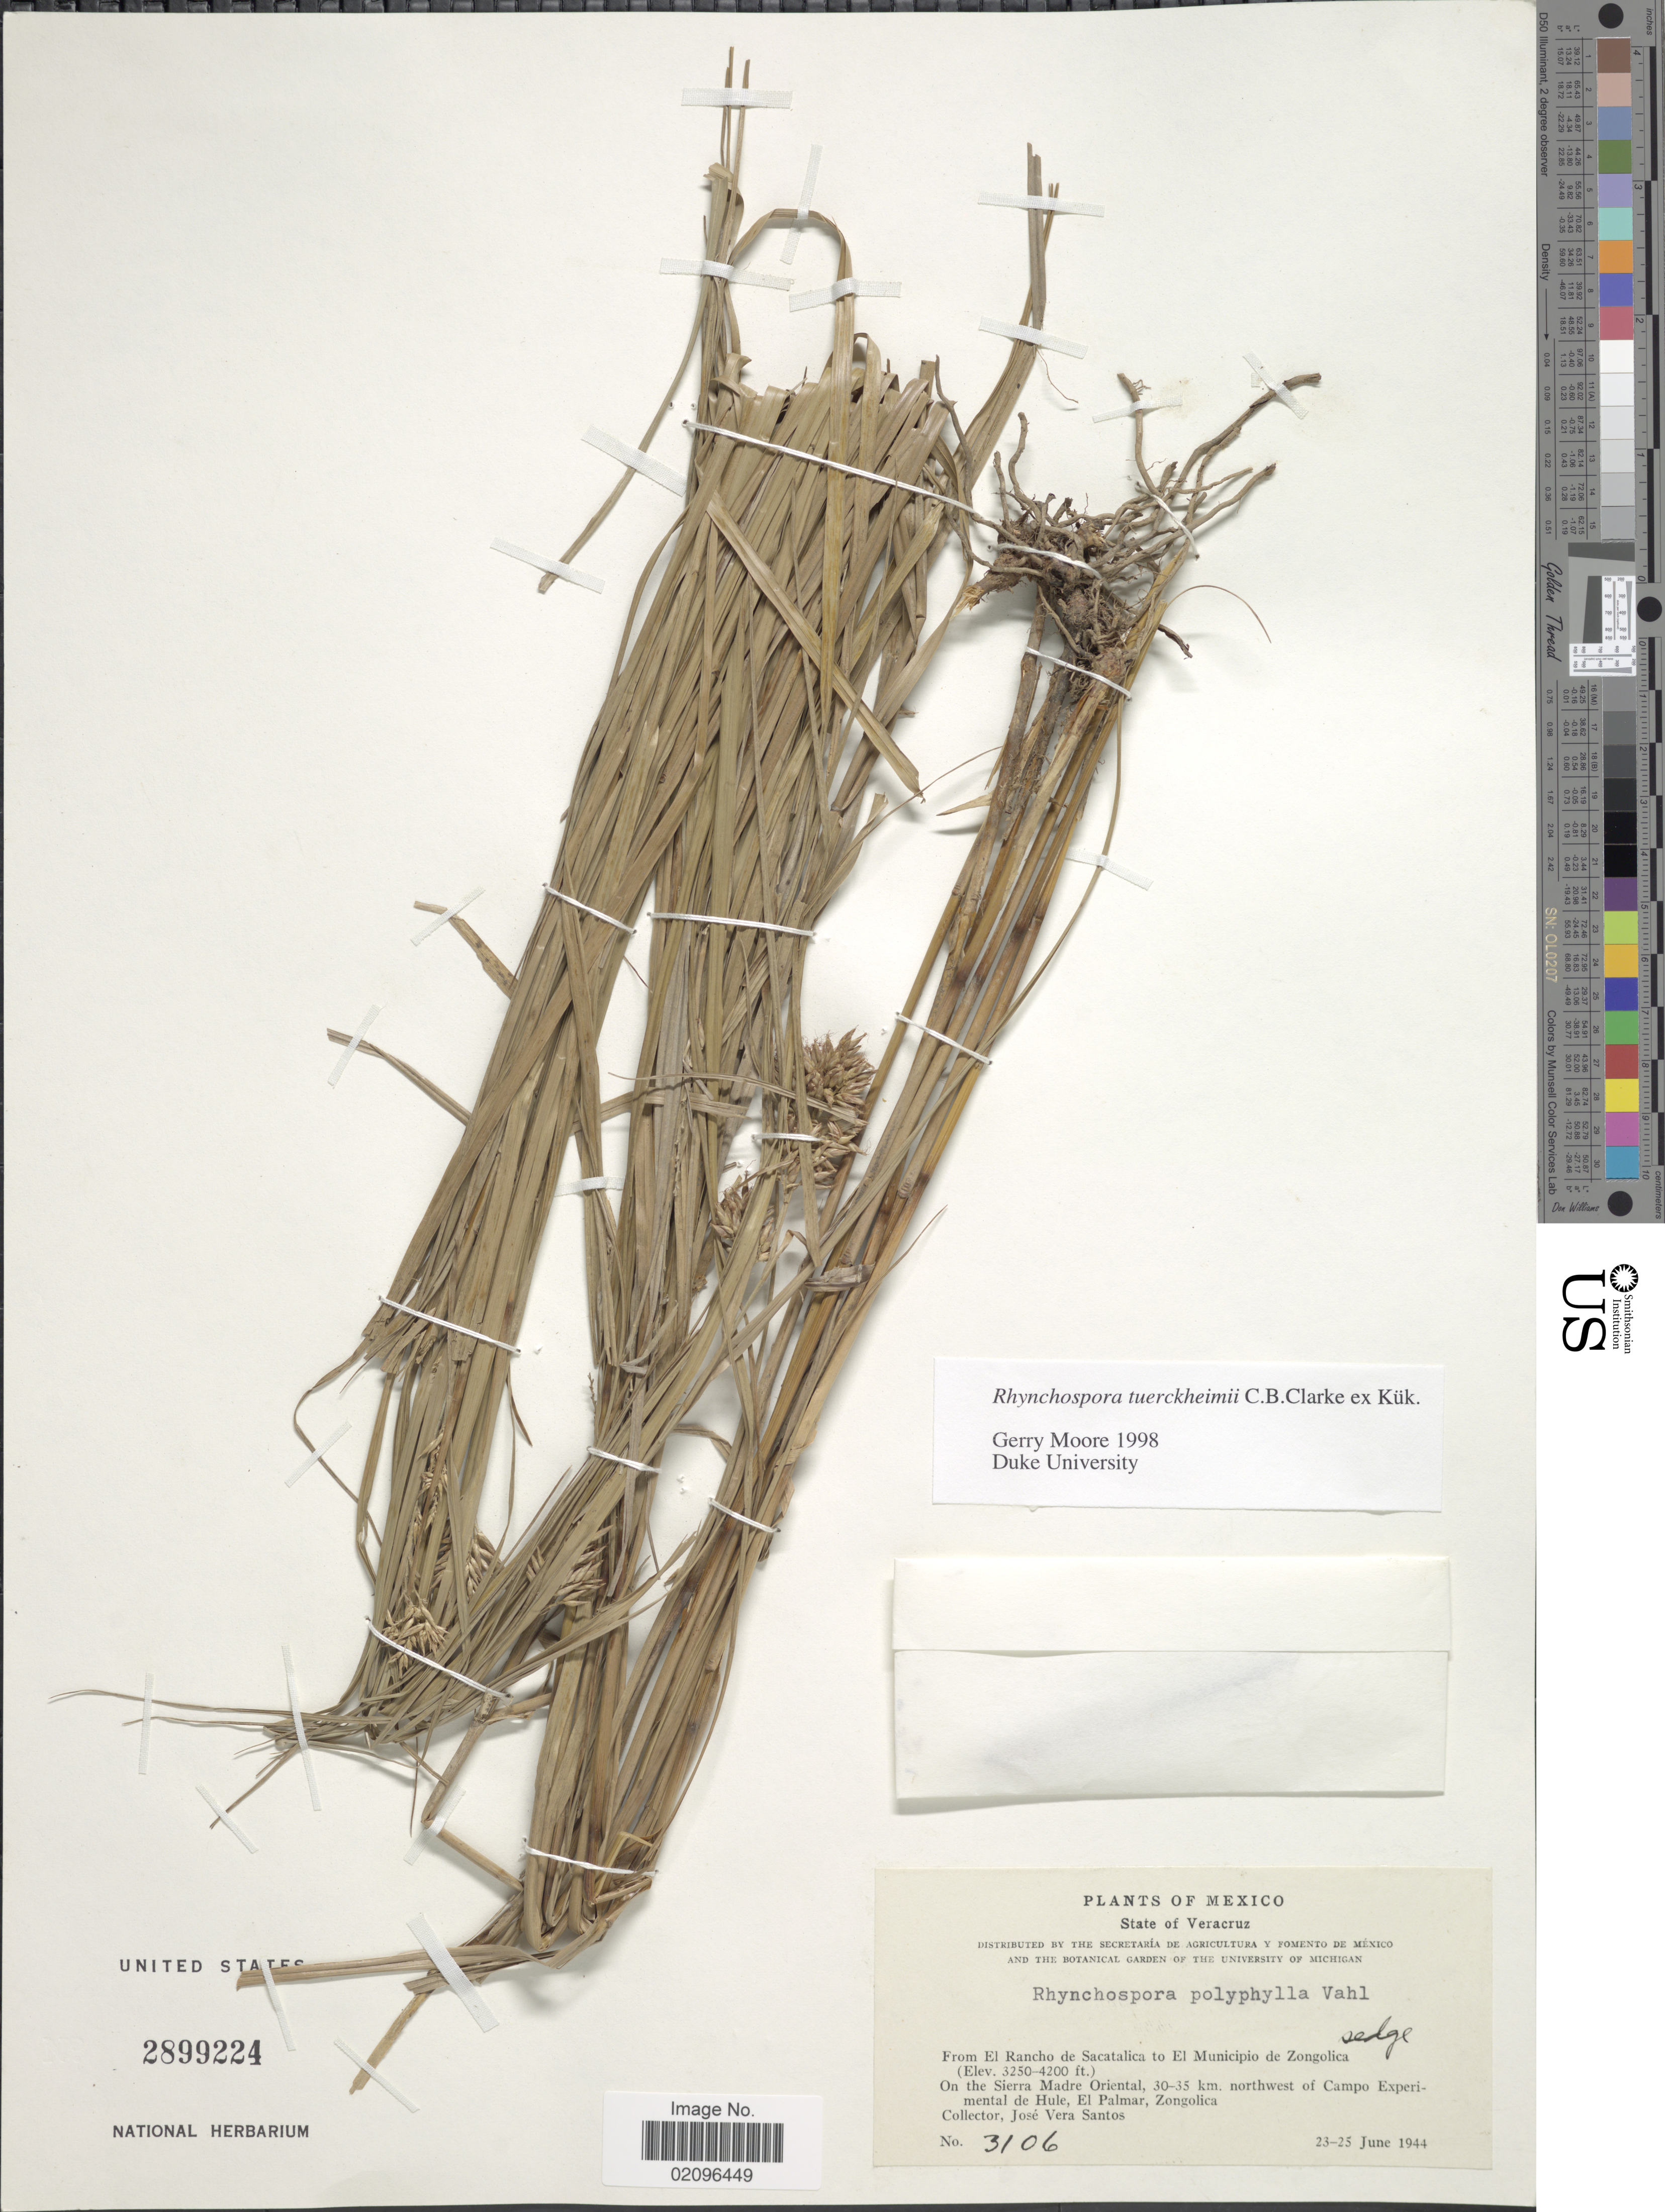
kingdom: Plantae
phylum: Tracheophyta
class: Liliopsida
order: Poales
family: Cyperaceae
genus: Rhynchospora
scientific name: Rhynchospora tuerckheimii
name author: C.B. Clarke ex Kük.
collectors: J. Santos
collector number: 3106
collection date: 1944-06-23/1944-06-25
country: Mexico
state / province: Veracruz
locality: State of Veracruz. From El Rancho de Sacatalica to El Municpio de Zongolica. On the Sierre Madre Oriental, 30-35 km. northwest of Campo Experimental de Hule, El Palmar, Zongolica.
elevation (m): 991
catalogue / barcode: US 2899224